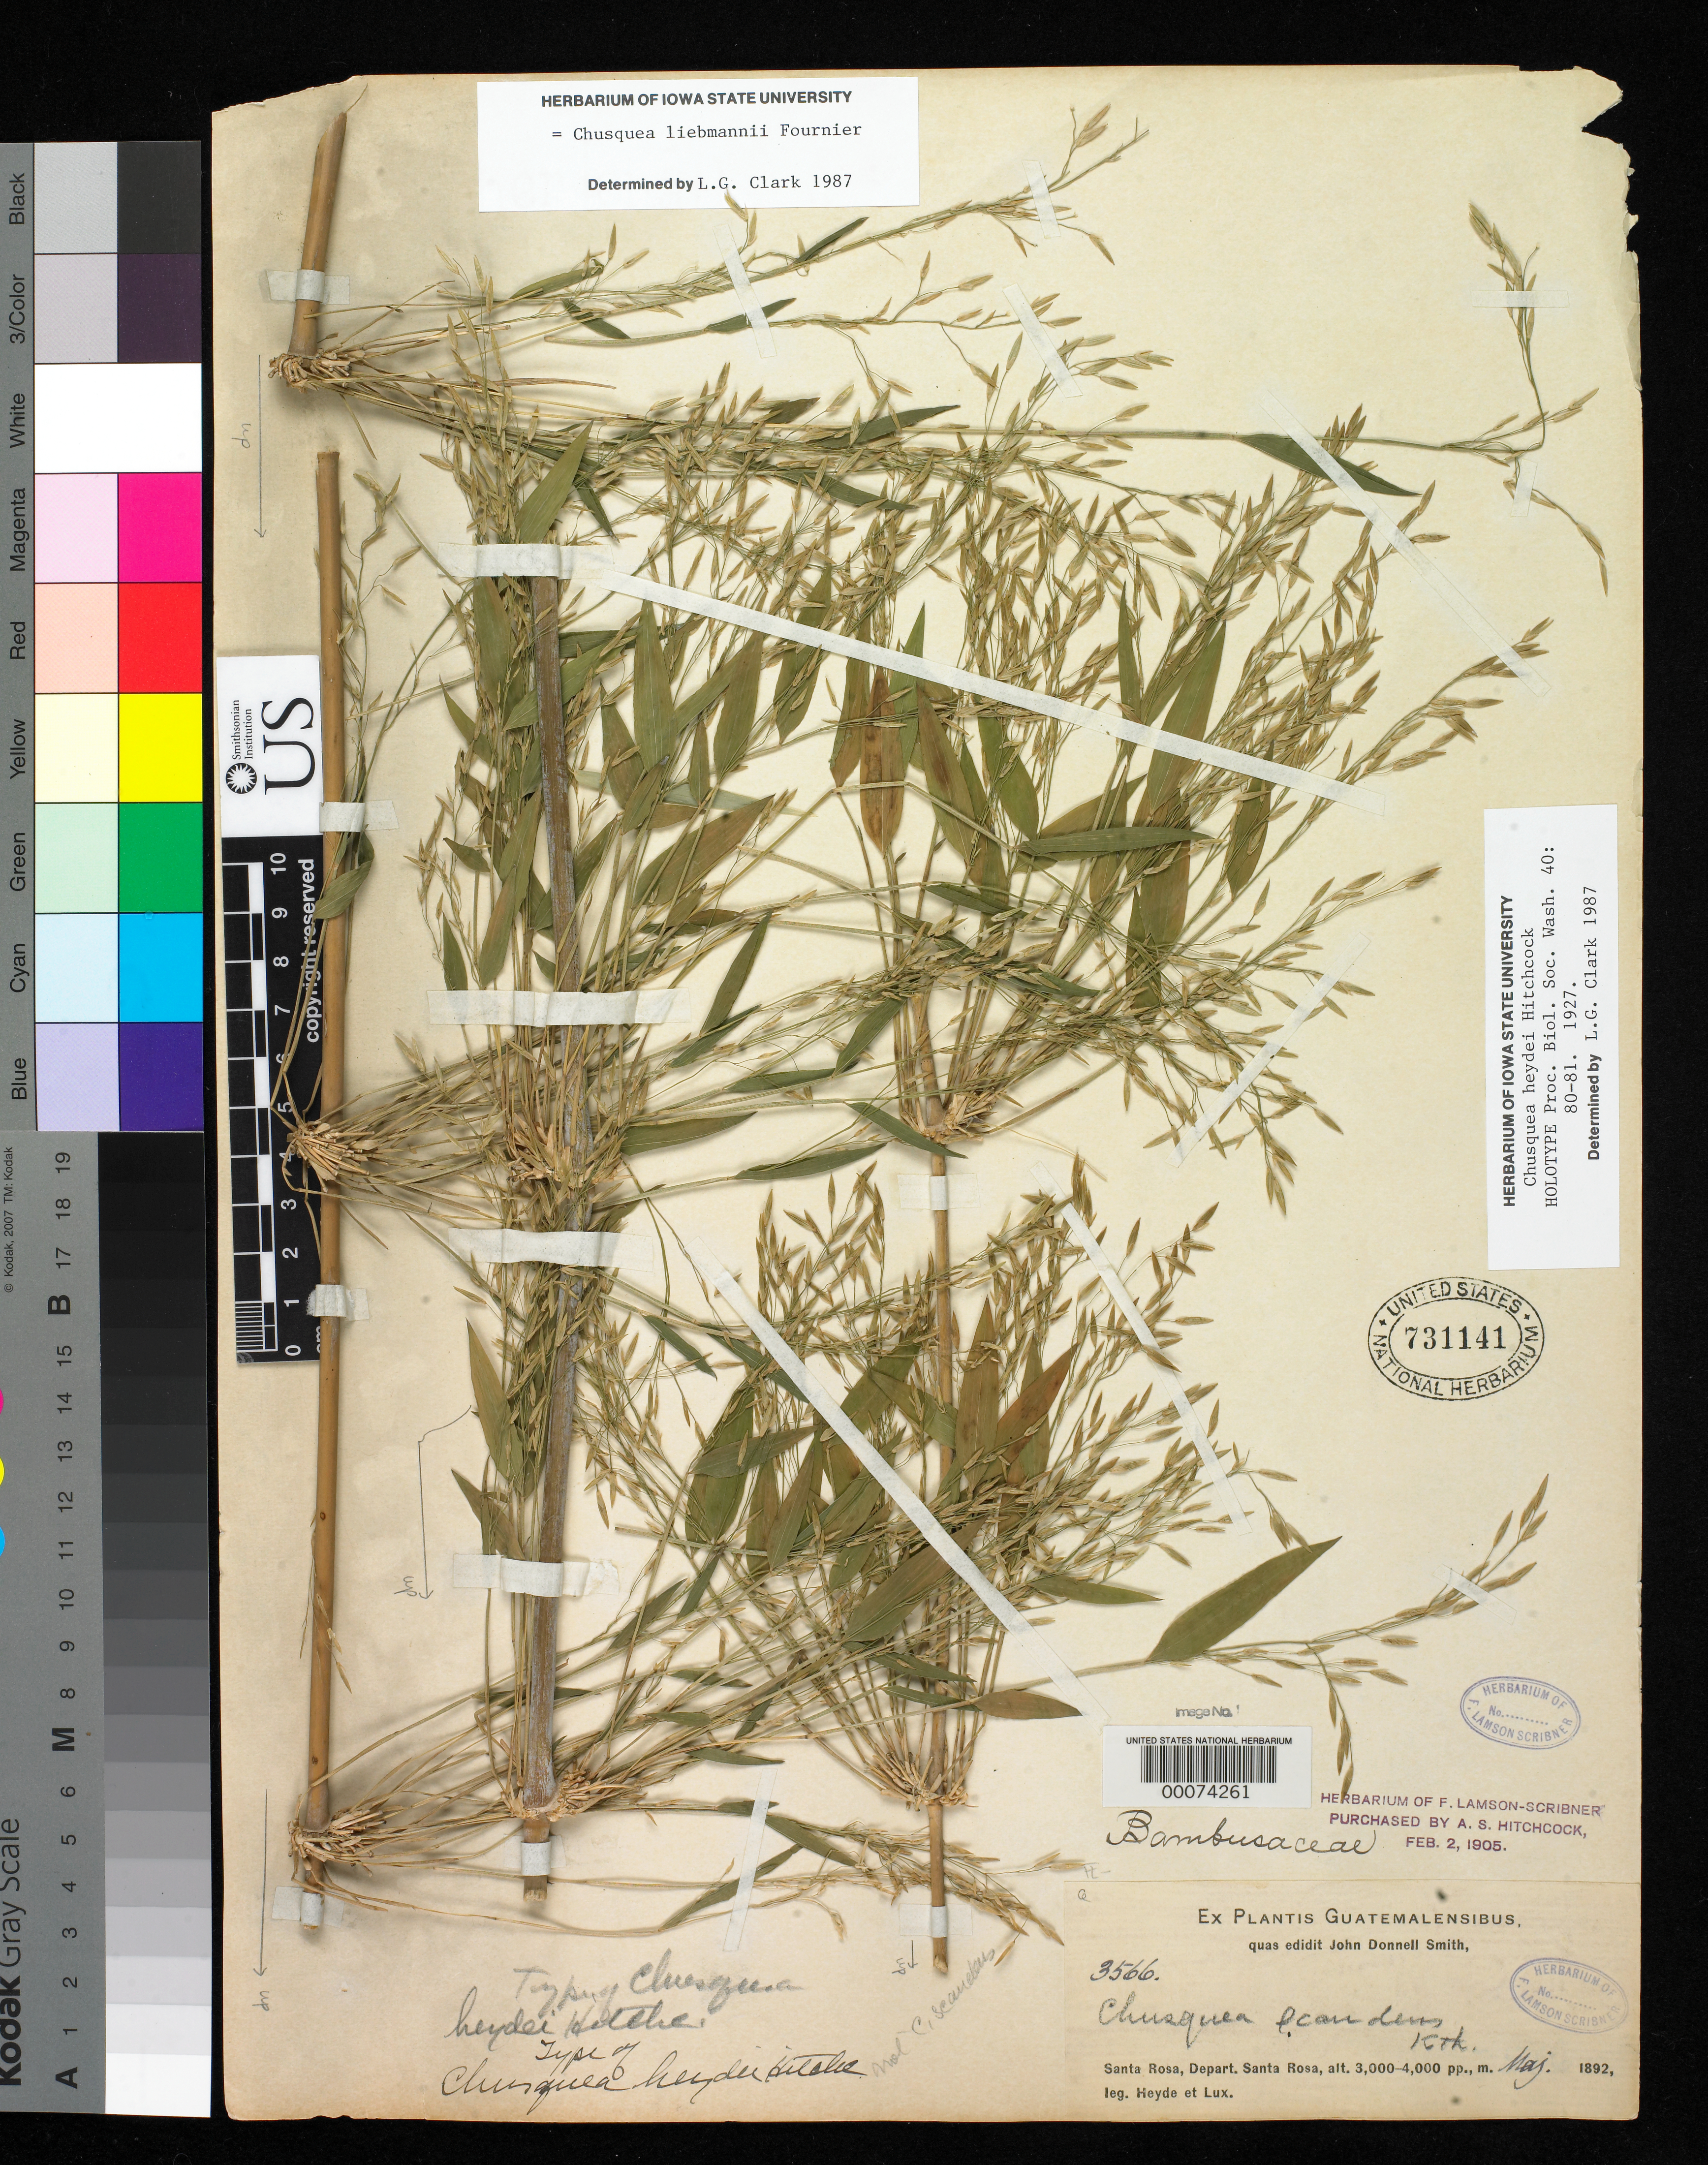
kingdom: Plantae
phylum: Tracheophyta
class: Liliopsida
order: Poales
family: Poaceae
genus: Chusquea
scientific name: Chusquea heydei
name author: Hitchc.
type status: Holotype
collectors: E. T. Heyde & E. Lux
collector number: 3566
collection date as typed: May 1892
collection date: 1892-05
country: Guatemala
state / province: Santa Rosa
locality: Santa Rosa.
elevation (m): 3000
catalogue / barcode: US 731141